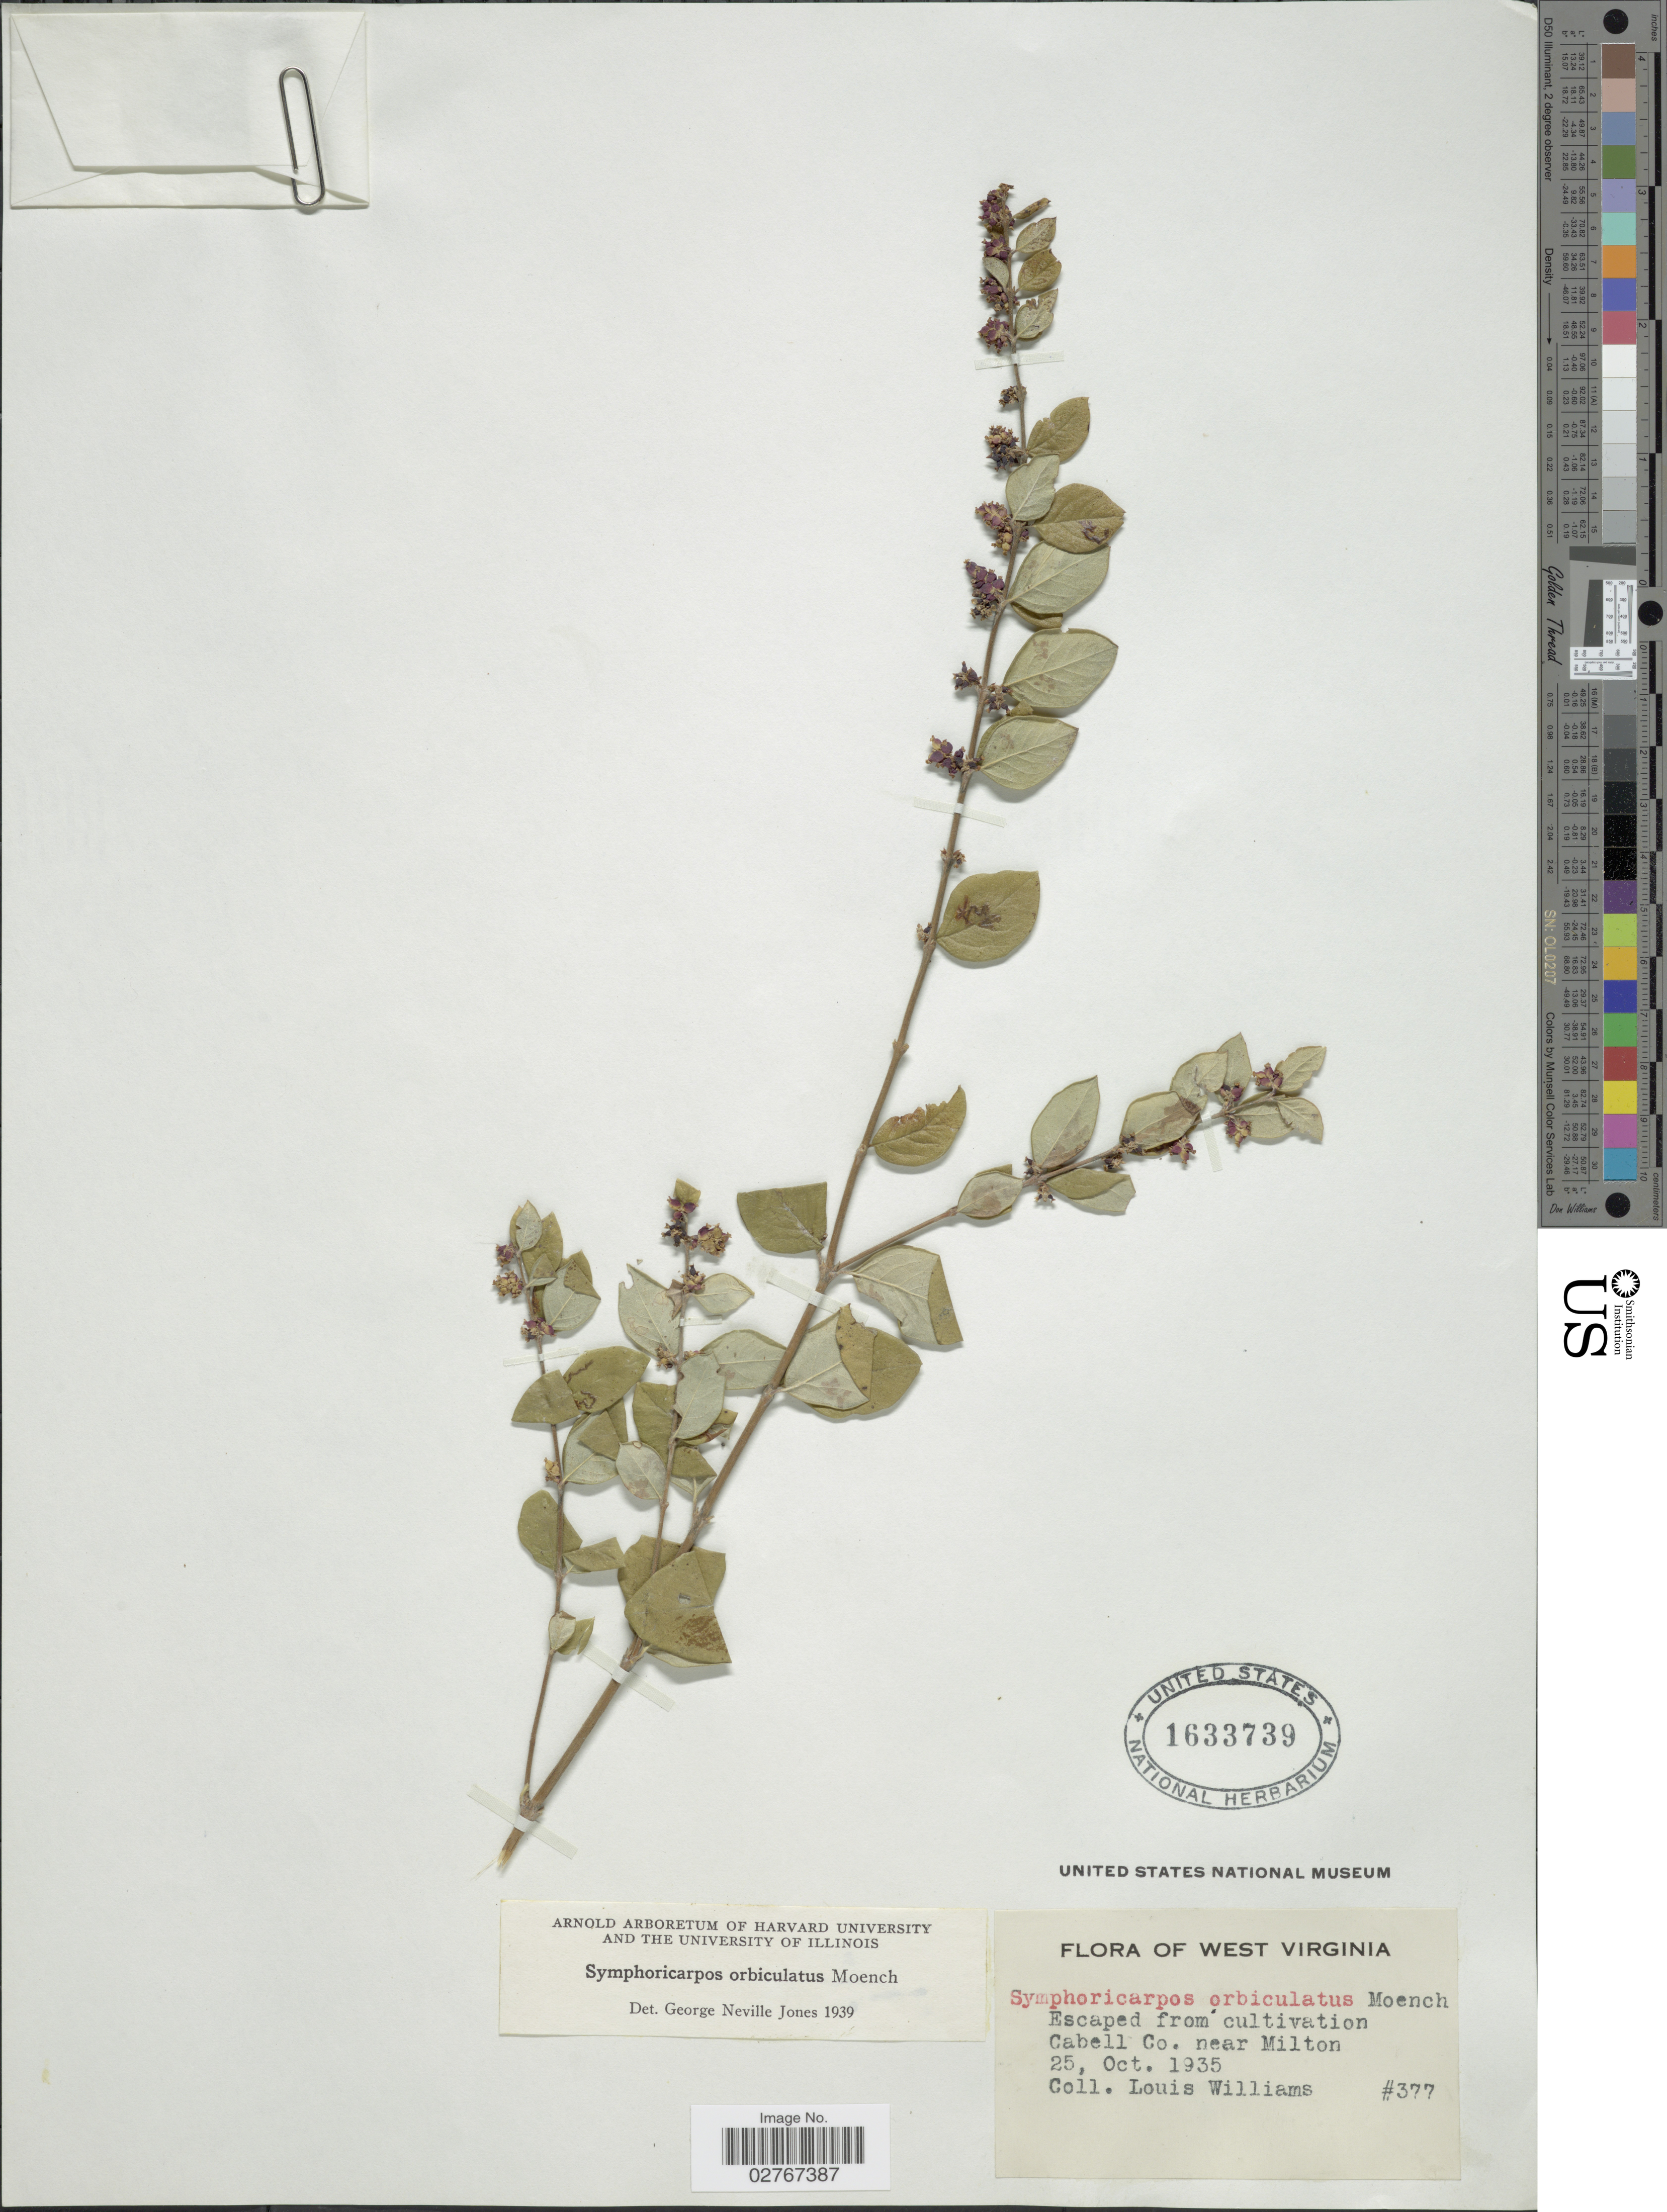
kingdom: Plantae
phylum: Tracheophyta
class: Magnoliopsida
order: Dipsacales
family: Caprifoliaceae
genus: Symphoricarpos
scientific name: Symphoricarpos orbiculatus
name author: Moench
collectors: L. Williams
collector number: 377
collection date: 1935-10-25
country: United States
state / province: West Virginia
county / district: Cabell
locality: Cabell Co., near Milton.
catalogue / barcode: US 1633739